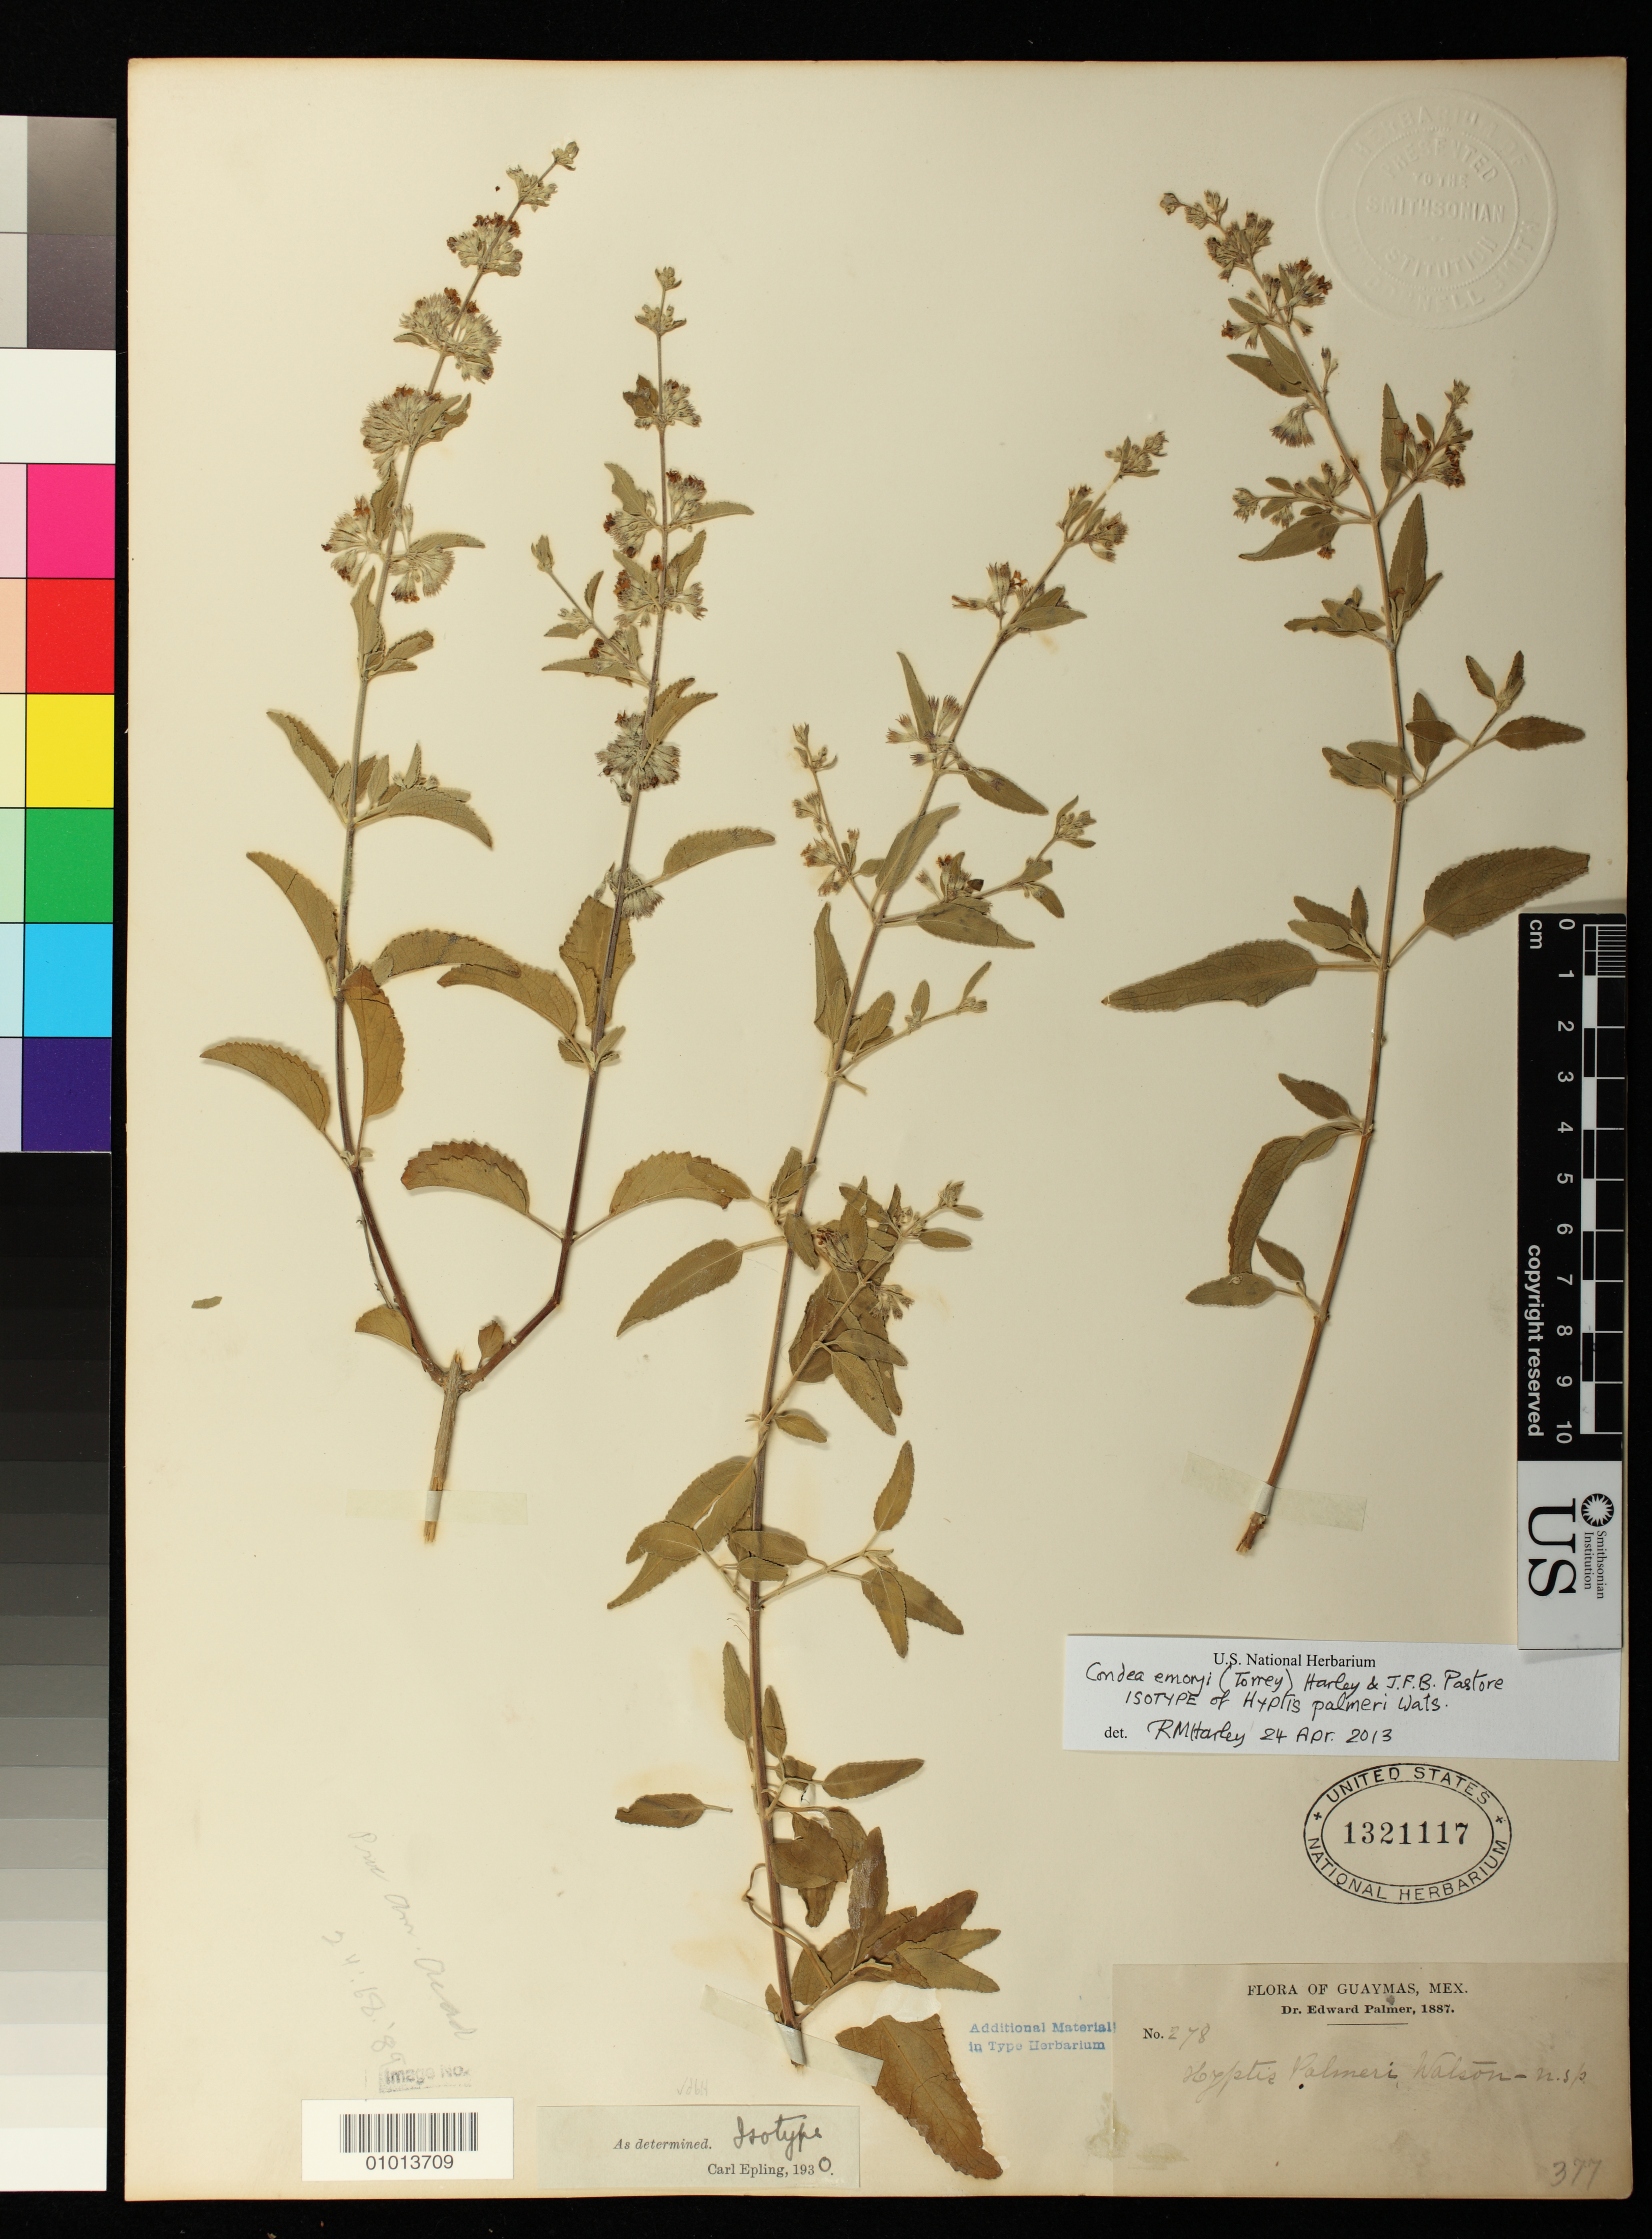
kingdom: Plantae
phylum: Tracheophyta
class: Magnoliopsida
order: Lamiales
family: Lamiaceae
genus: Hyptis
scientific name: Hyptis palmeri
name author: S. Watson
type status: Isotype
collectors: E. Palmer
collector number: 278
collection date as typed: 1887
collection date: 1887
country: Mexico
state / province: Sonora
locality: Guaymas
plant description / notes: Specimen ex John Donnell Smith herbarium.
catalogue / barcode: US 1321117